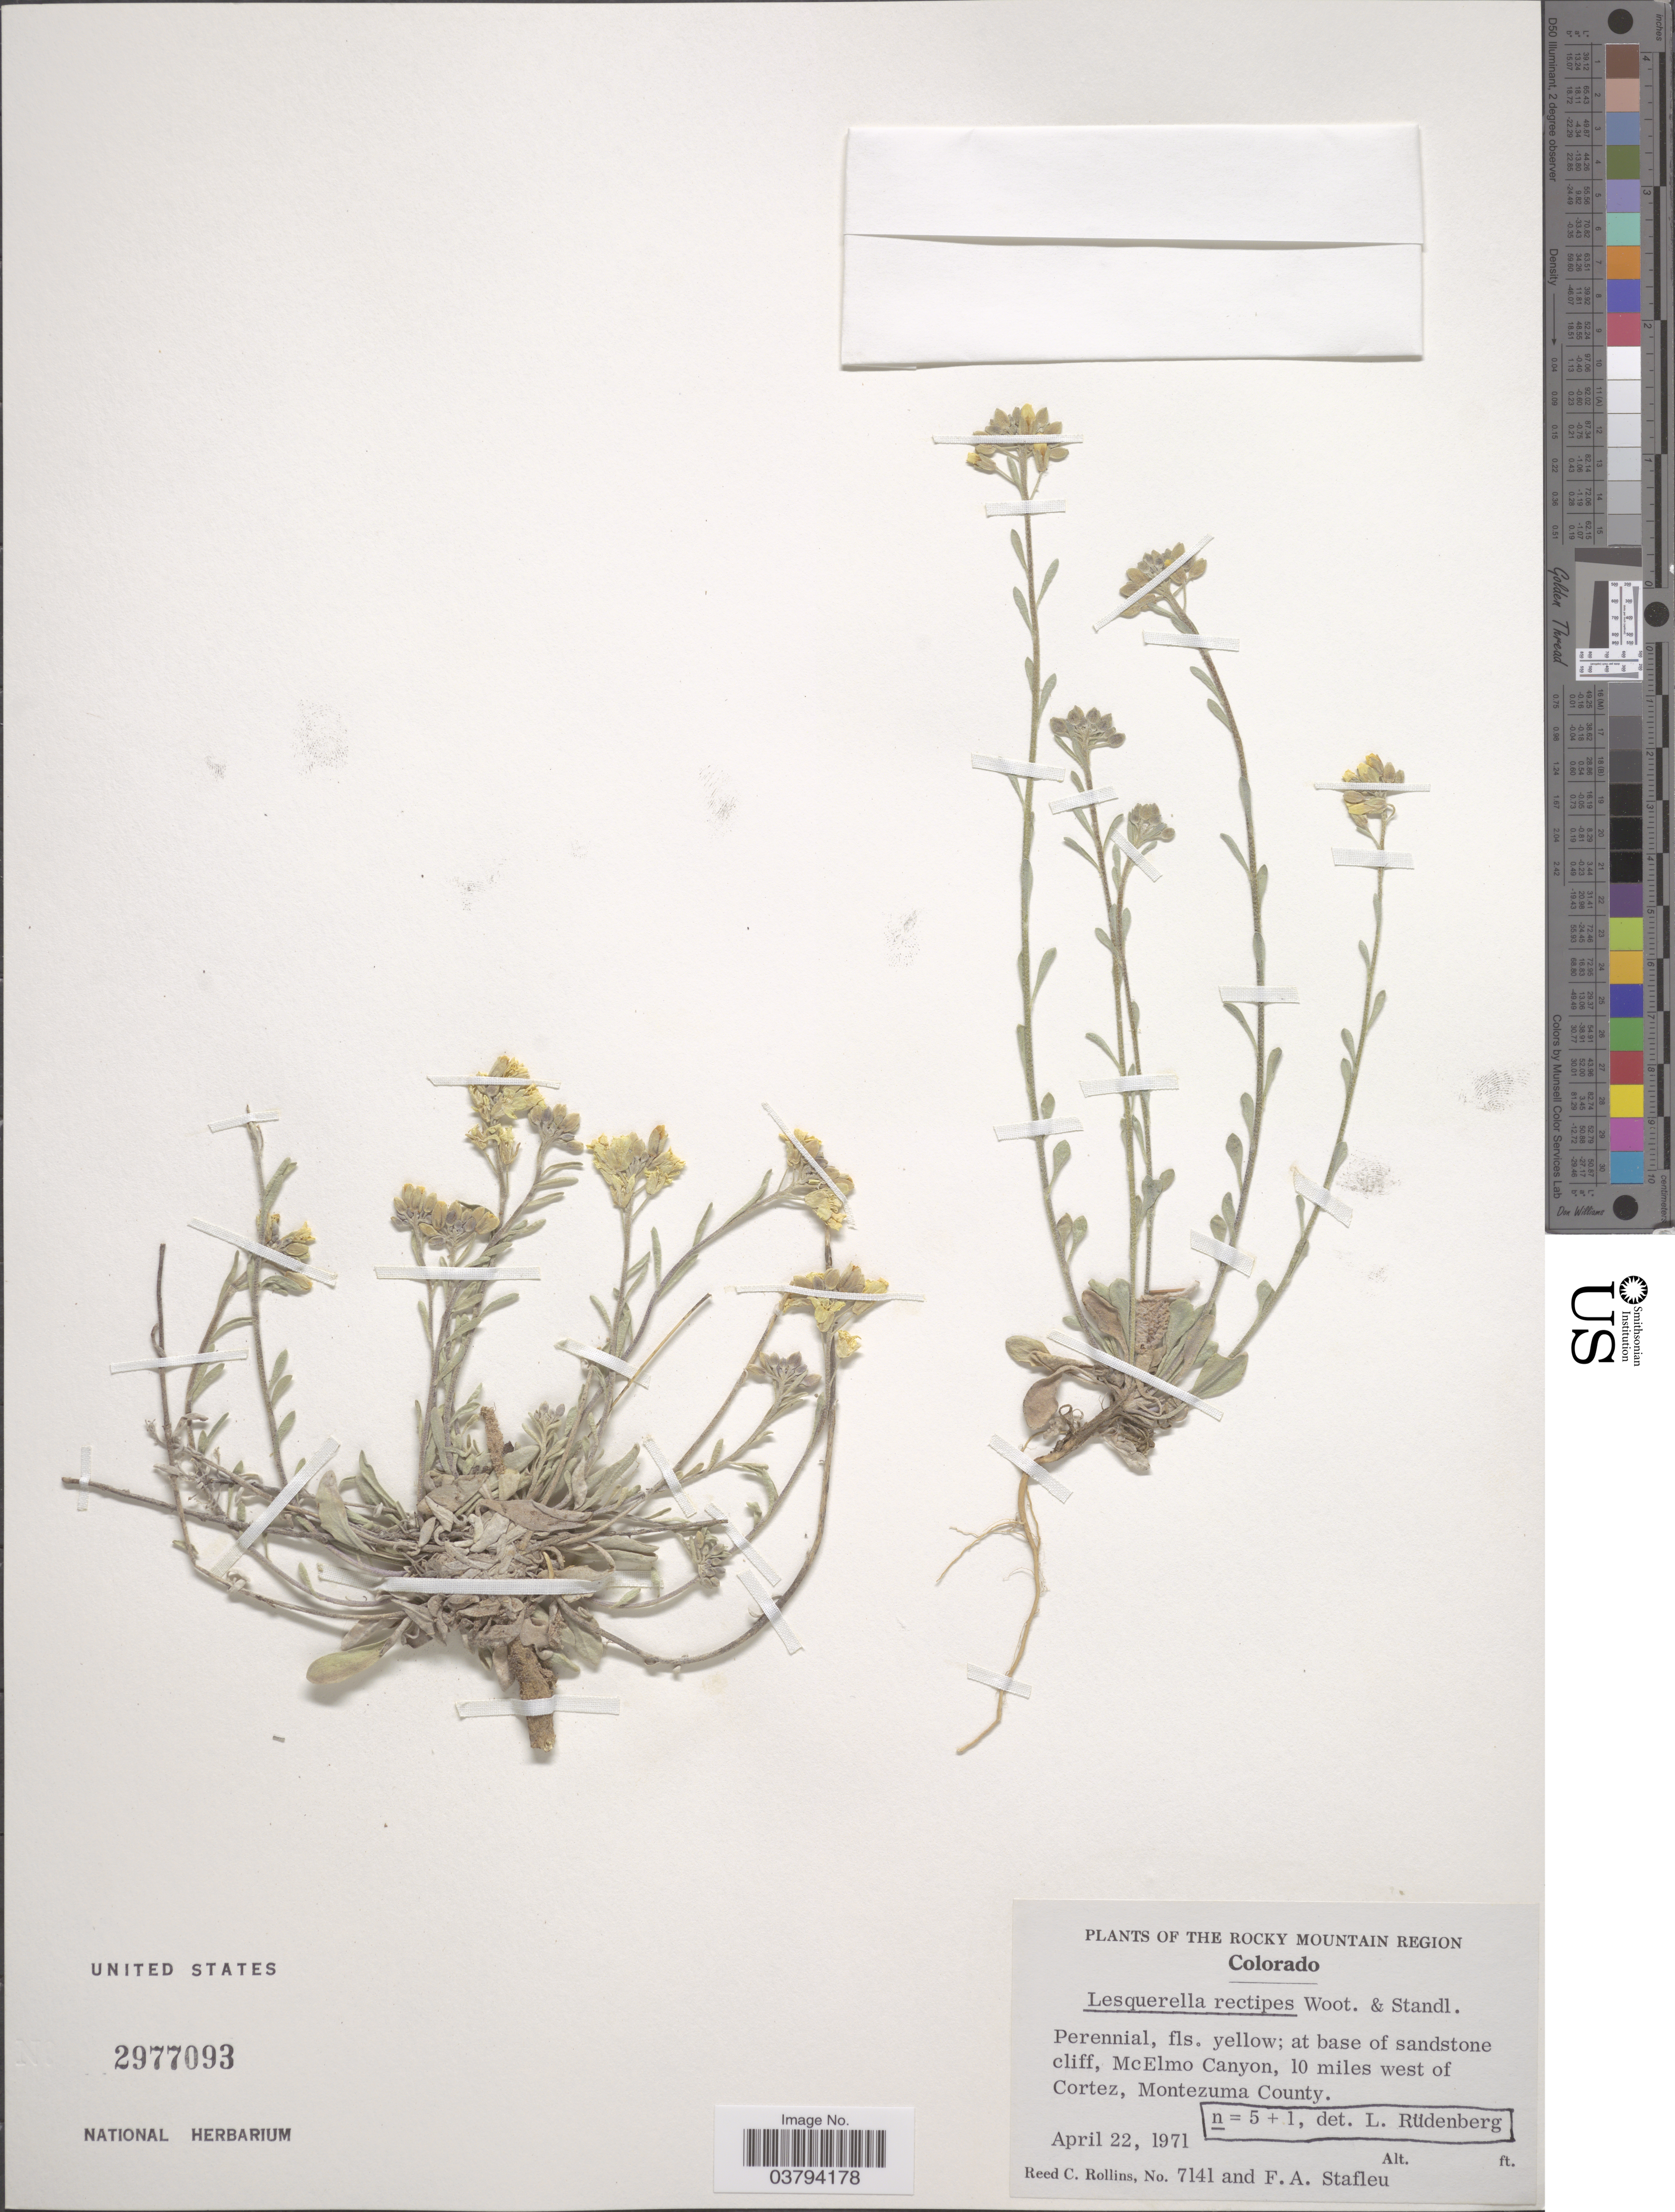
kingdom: Plantae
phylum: Tracheophyta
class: Magnoliopsida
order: Brassicales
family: Brassicaceae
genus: Lesquerella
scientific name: Lesquerella rectipes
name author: Wooton & Standl.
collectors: R. C. Rollins & F. A. Stafleu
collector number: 7141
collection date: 1971-04-22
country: United States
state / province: Colorado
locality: The Rocky Mountain Region. At base of sandstone cliff, McElmo Canyon, 10 miles west of Cortez, Montezuma County.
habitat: at base of sandstone cliff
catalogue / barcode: US 2977093